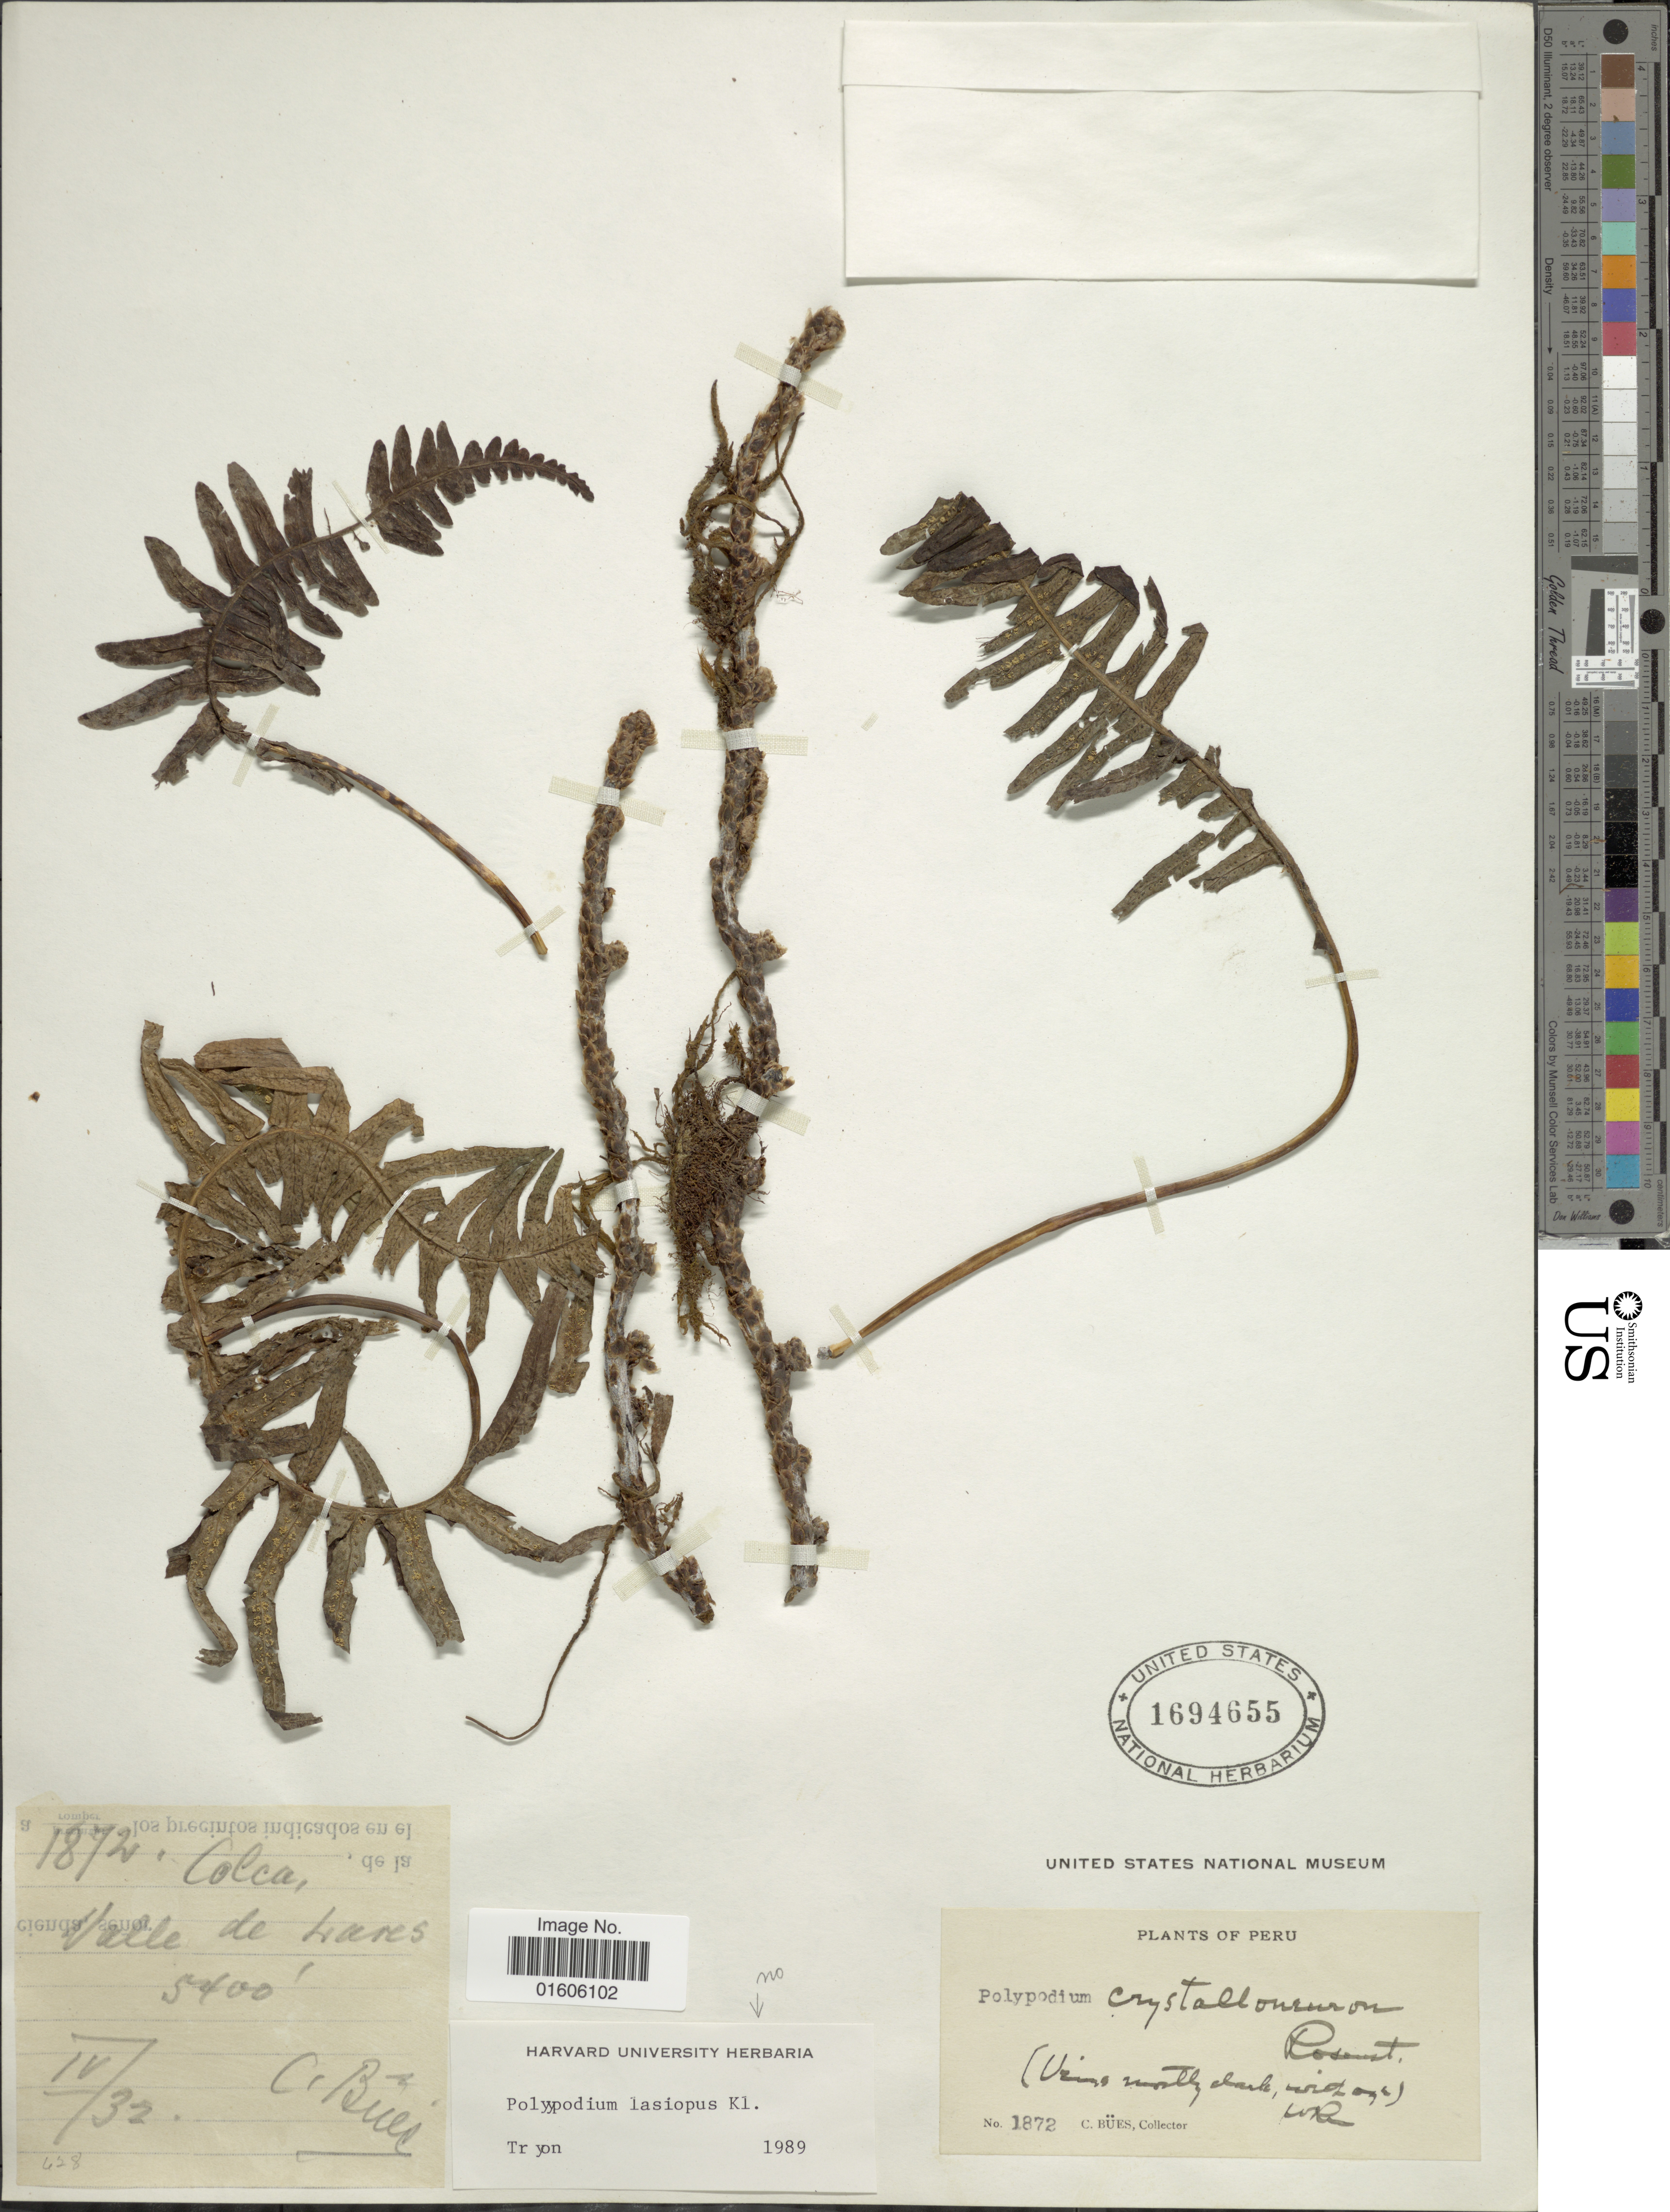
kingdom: Plantae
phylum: Tracheophyta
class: Polypodiopsida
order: Polypodiales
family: Polypodiaceae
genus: Serpocaulon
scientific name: Serpocaulon crystalloneuron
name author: (Rosenst.) A.R. Sm.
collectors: C. Bues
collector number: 1872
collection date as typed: Transcribed d/m/y: /4/32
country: Bolivia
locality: Valle de Lares.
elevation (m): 1646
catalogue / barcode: US 1694655